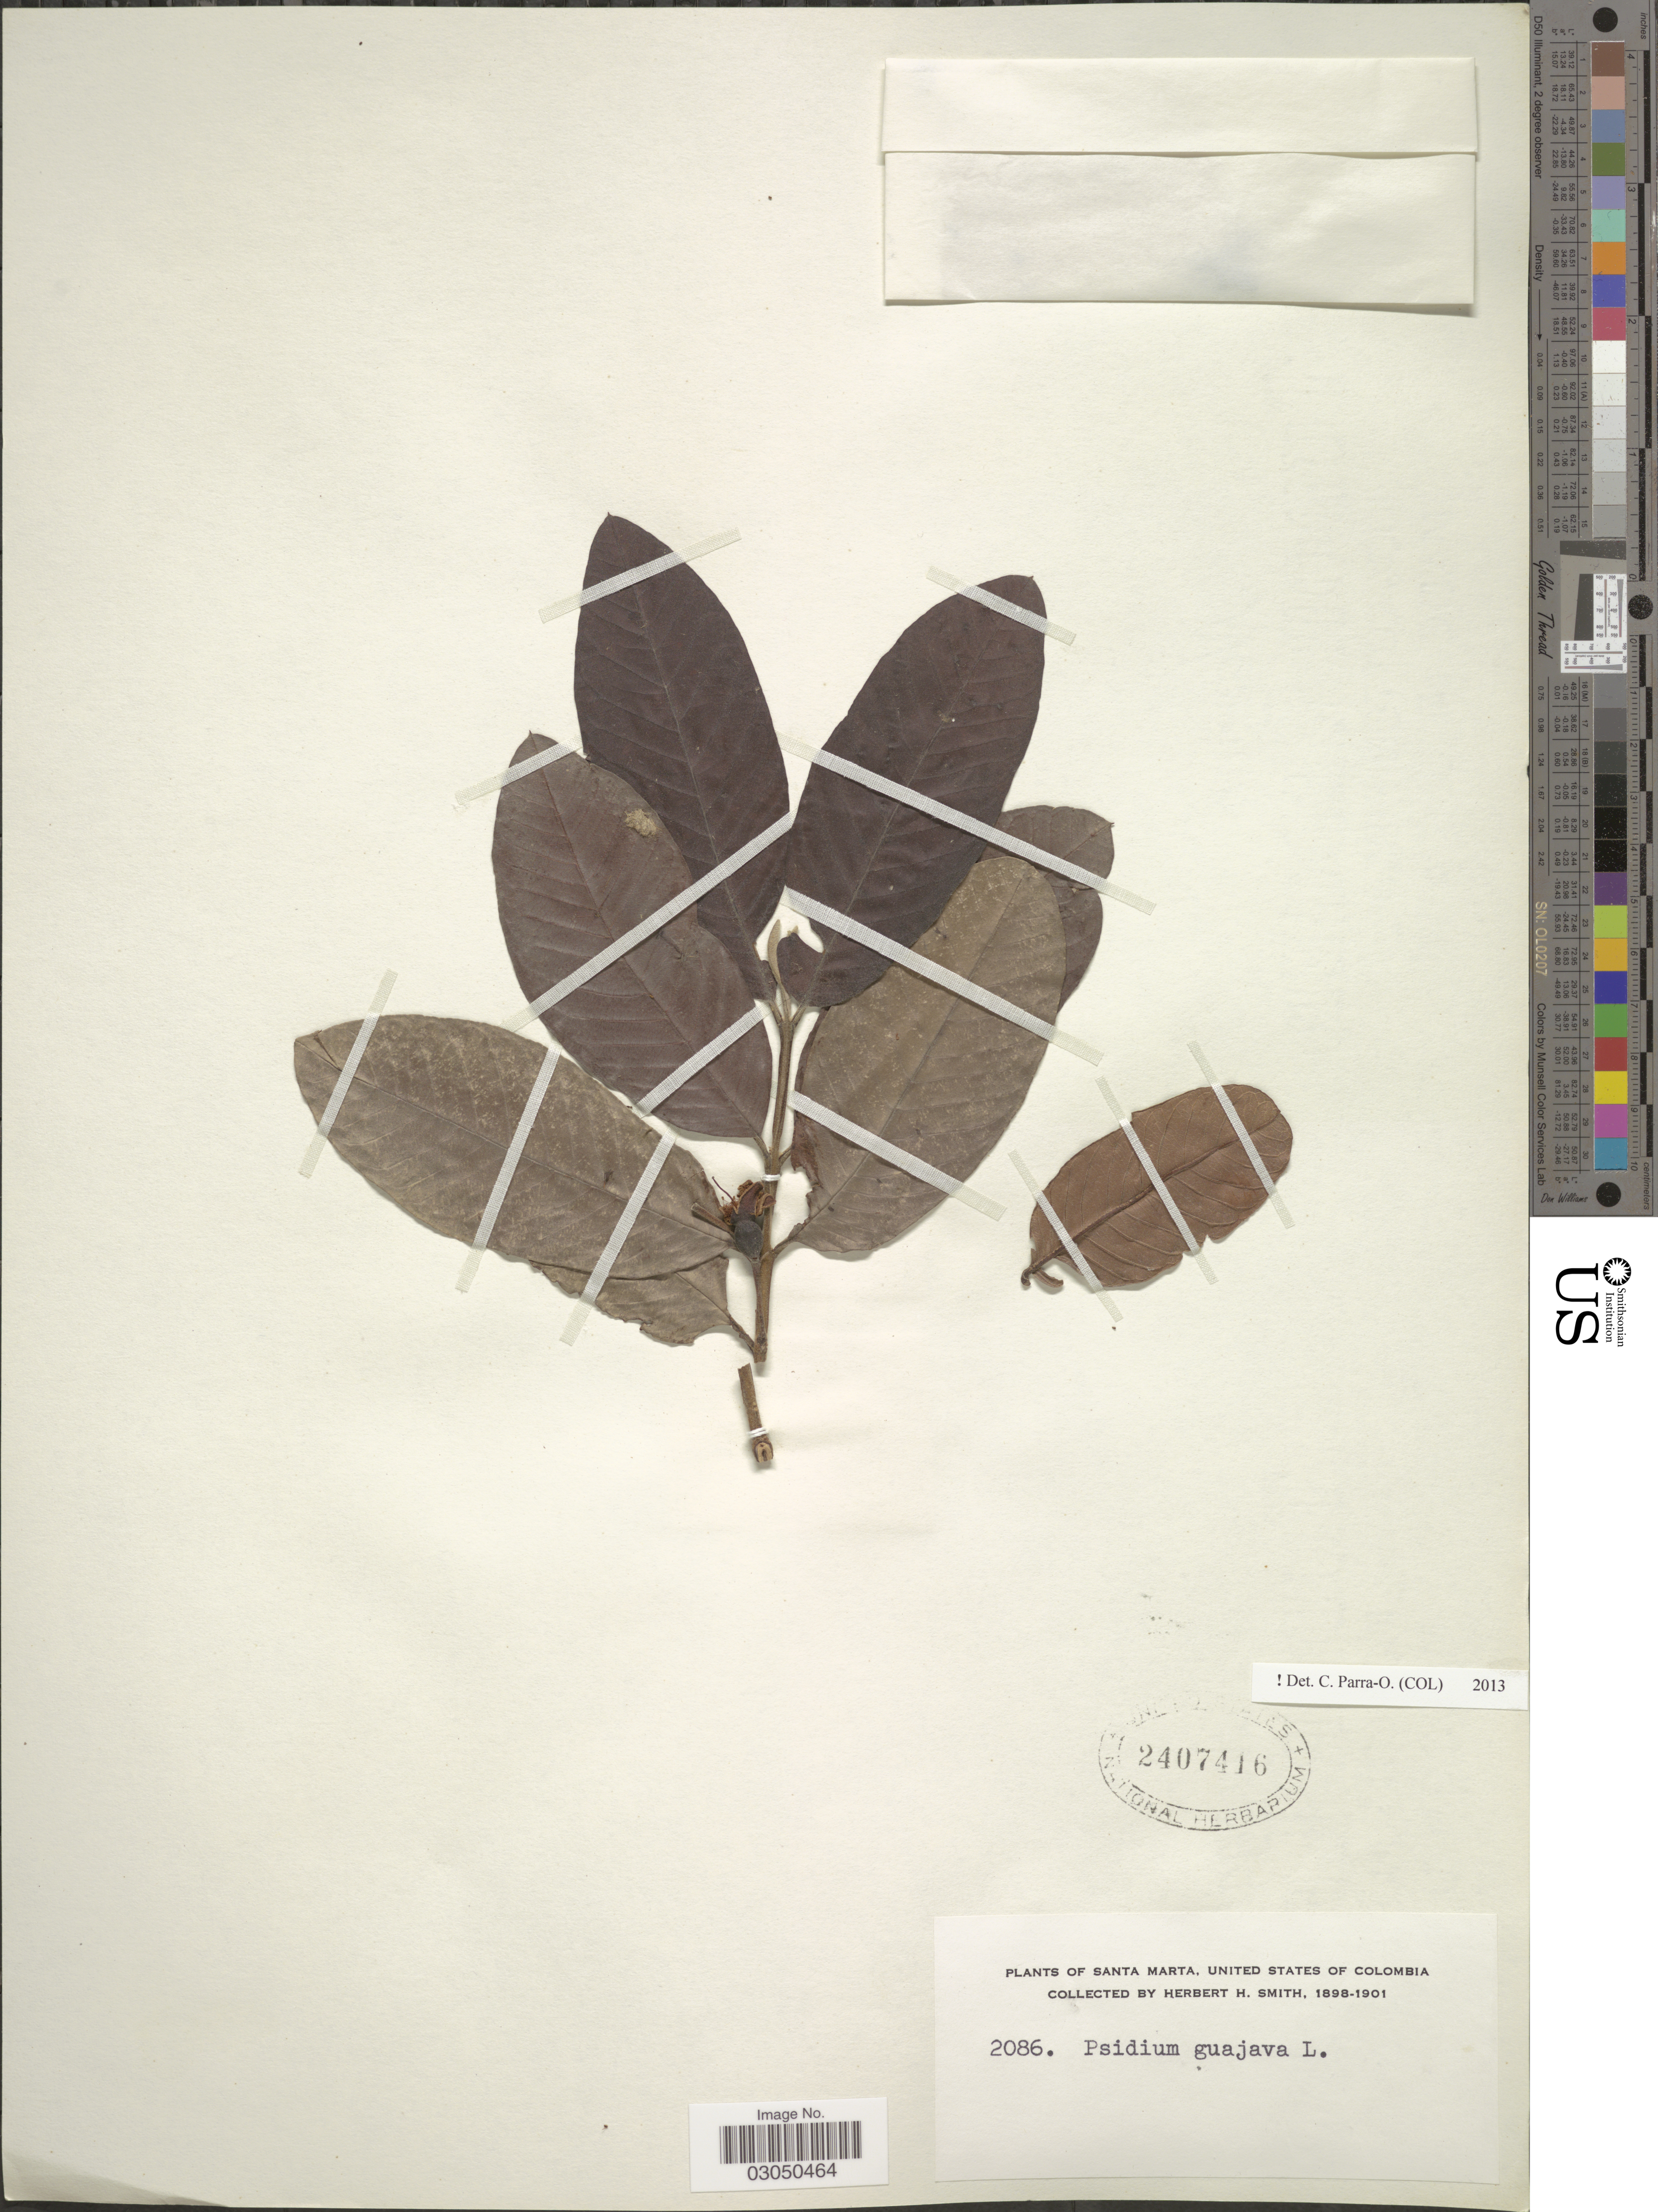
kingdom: Plantae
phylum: Tracheophyta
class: Magnoliopsida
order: Myrtales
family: Myrtaceae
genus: Psidium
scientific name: Psidium guajava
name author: L.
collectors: Herbert H. Smith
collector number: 2086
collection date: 1898/1901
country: Colombia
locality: Santa Marta, United States of Colombia.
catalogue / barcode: US 2407416